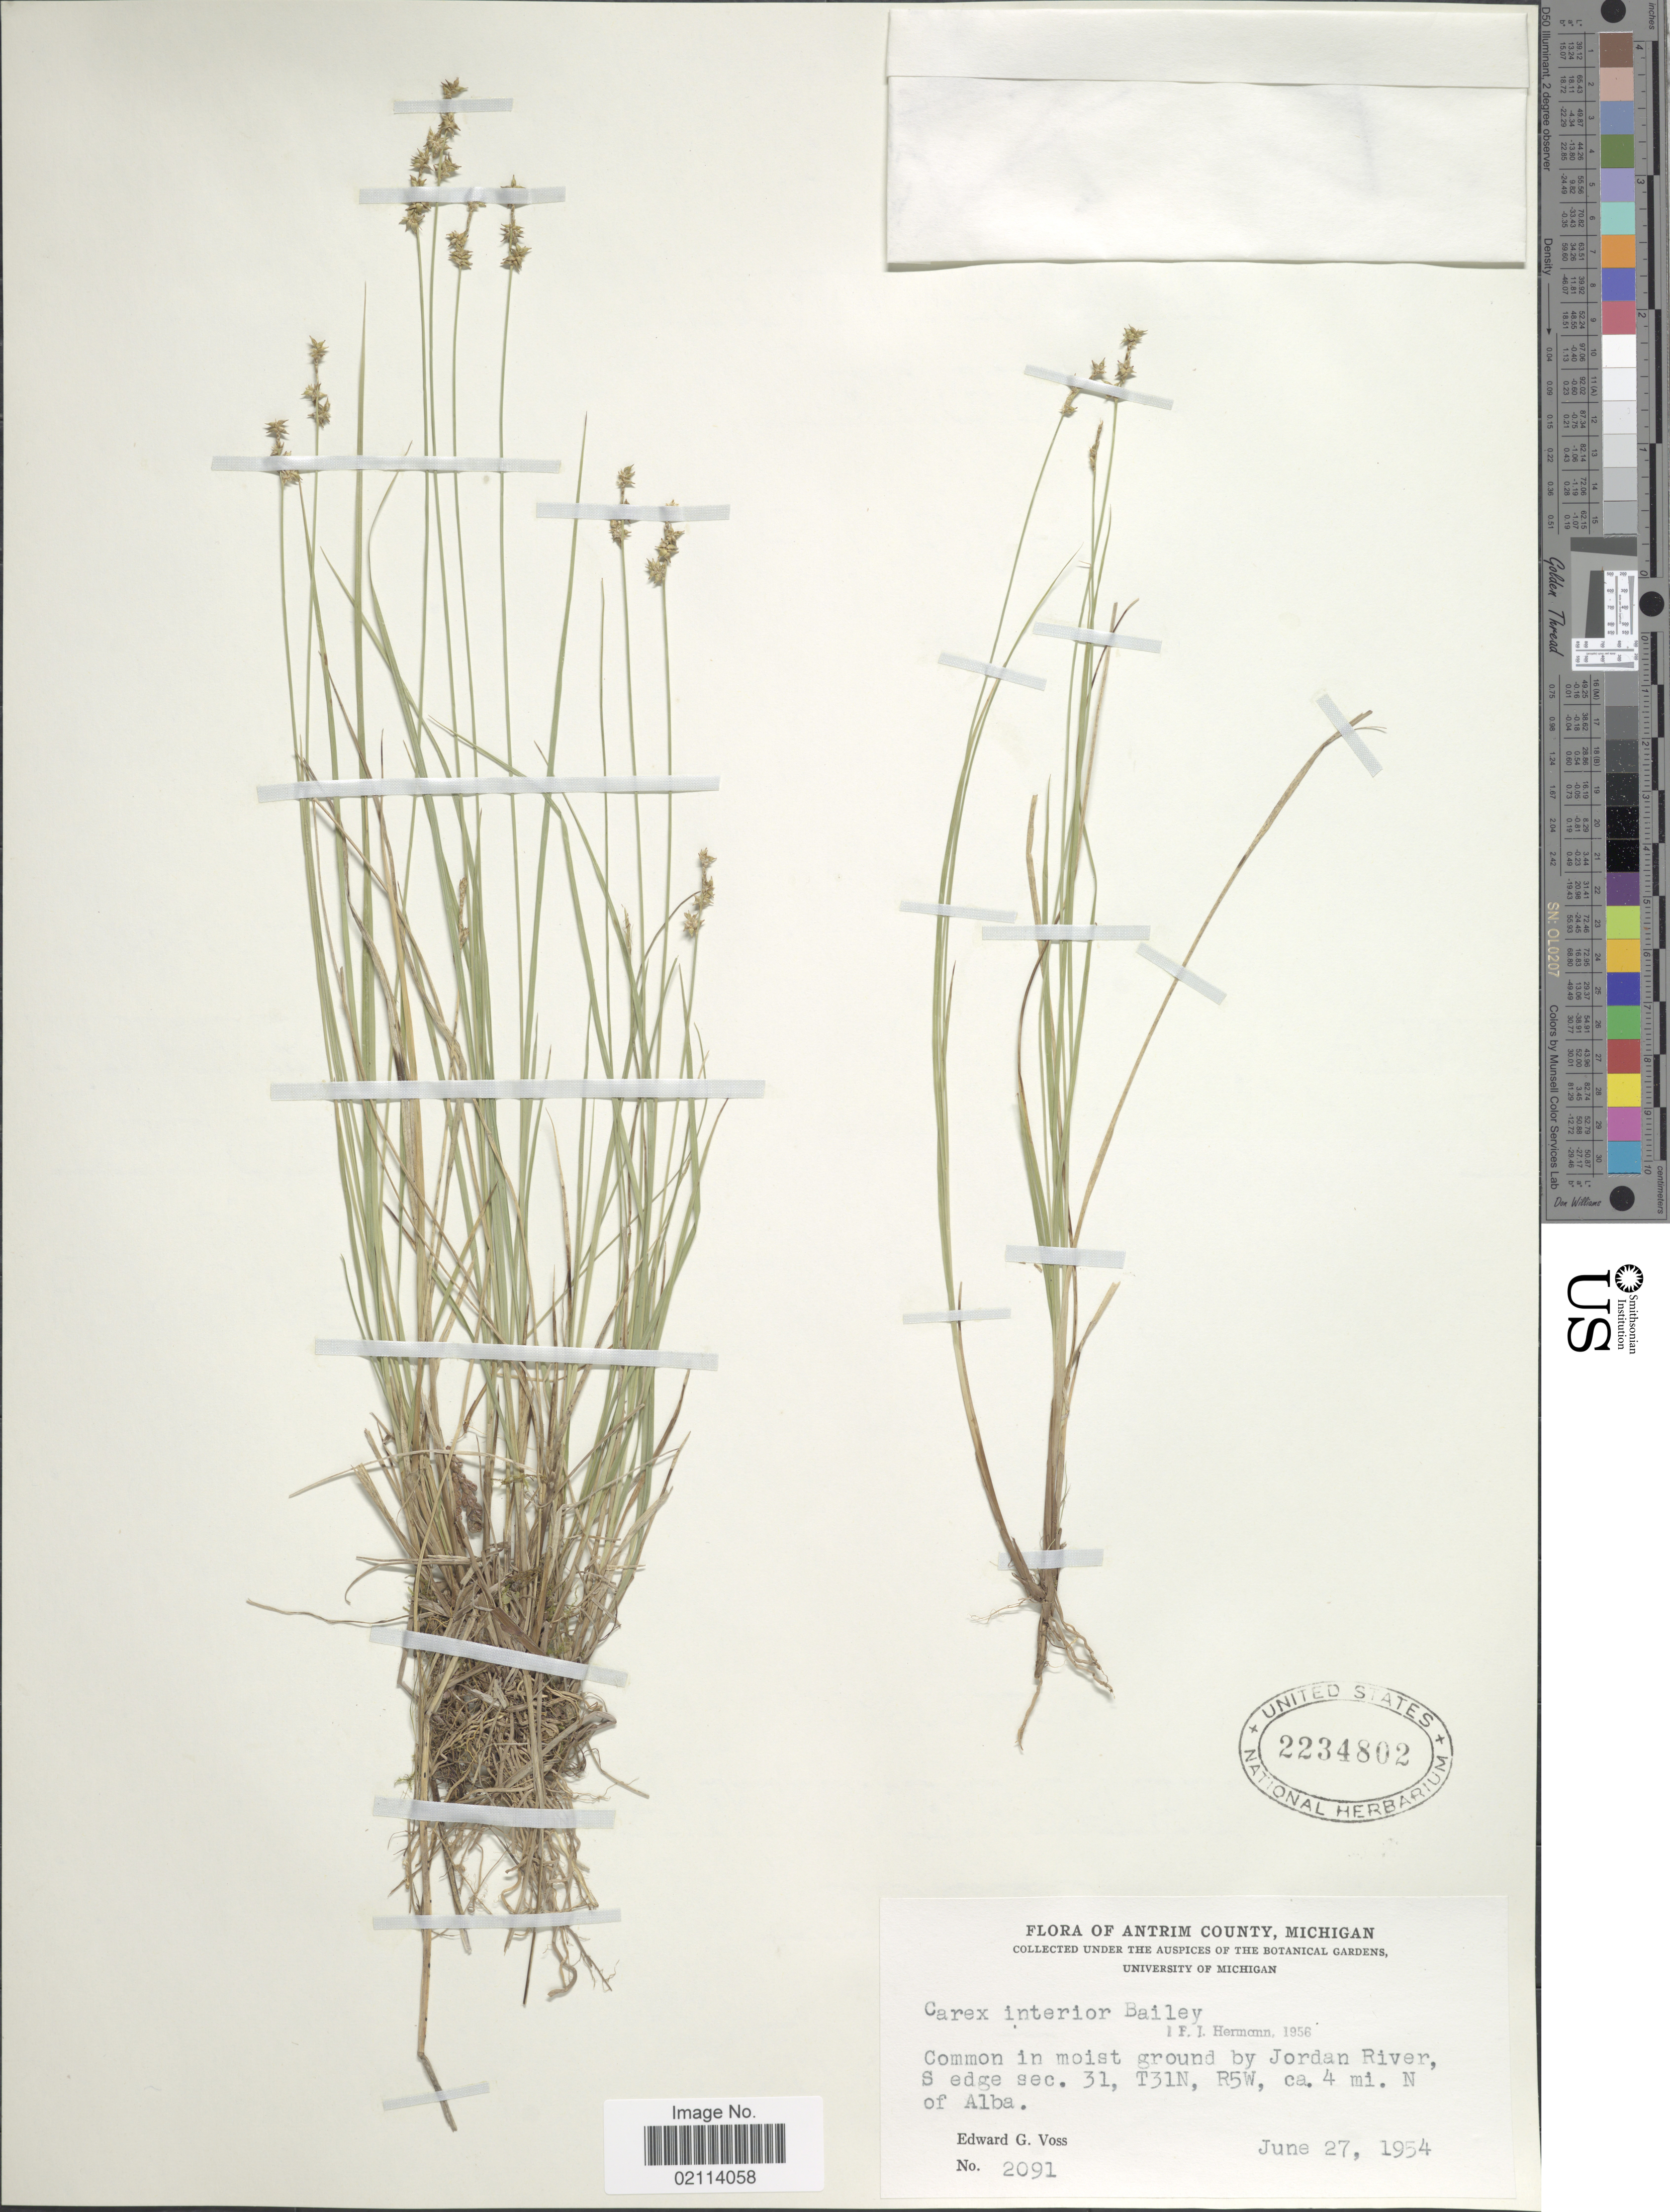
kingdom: Plantae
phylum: Tracheophyta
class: Liliopsida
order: Poales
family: Cyperaceae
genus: Carex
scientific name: Carex interior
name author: L.H. Bailey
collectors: E. G. Voss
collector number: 2091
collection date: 1954-06-27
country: United States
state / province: Michigan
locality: Antrim County, in moist ground by Jordan River, S edge sec. 31, T31N, R5W, ca. 4 mi. N of Alba.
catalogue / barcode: US 2234802